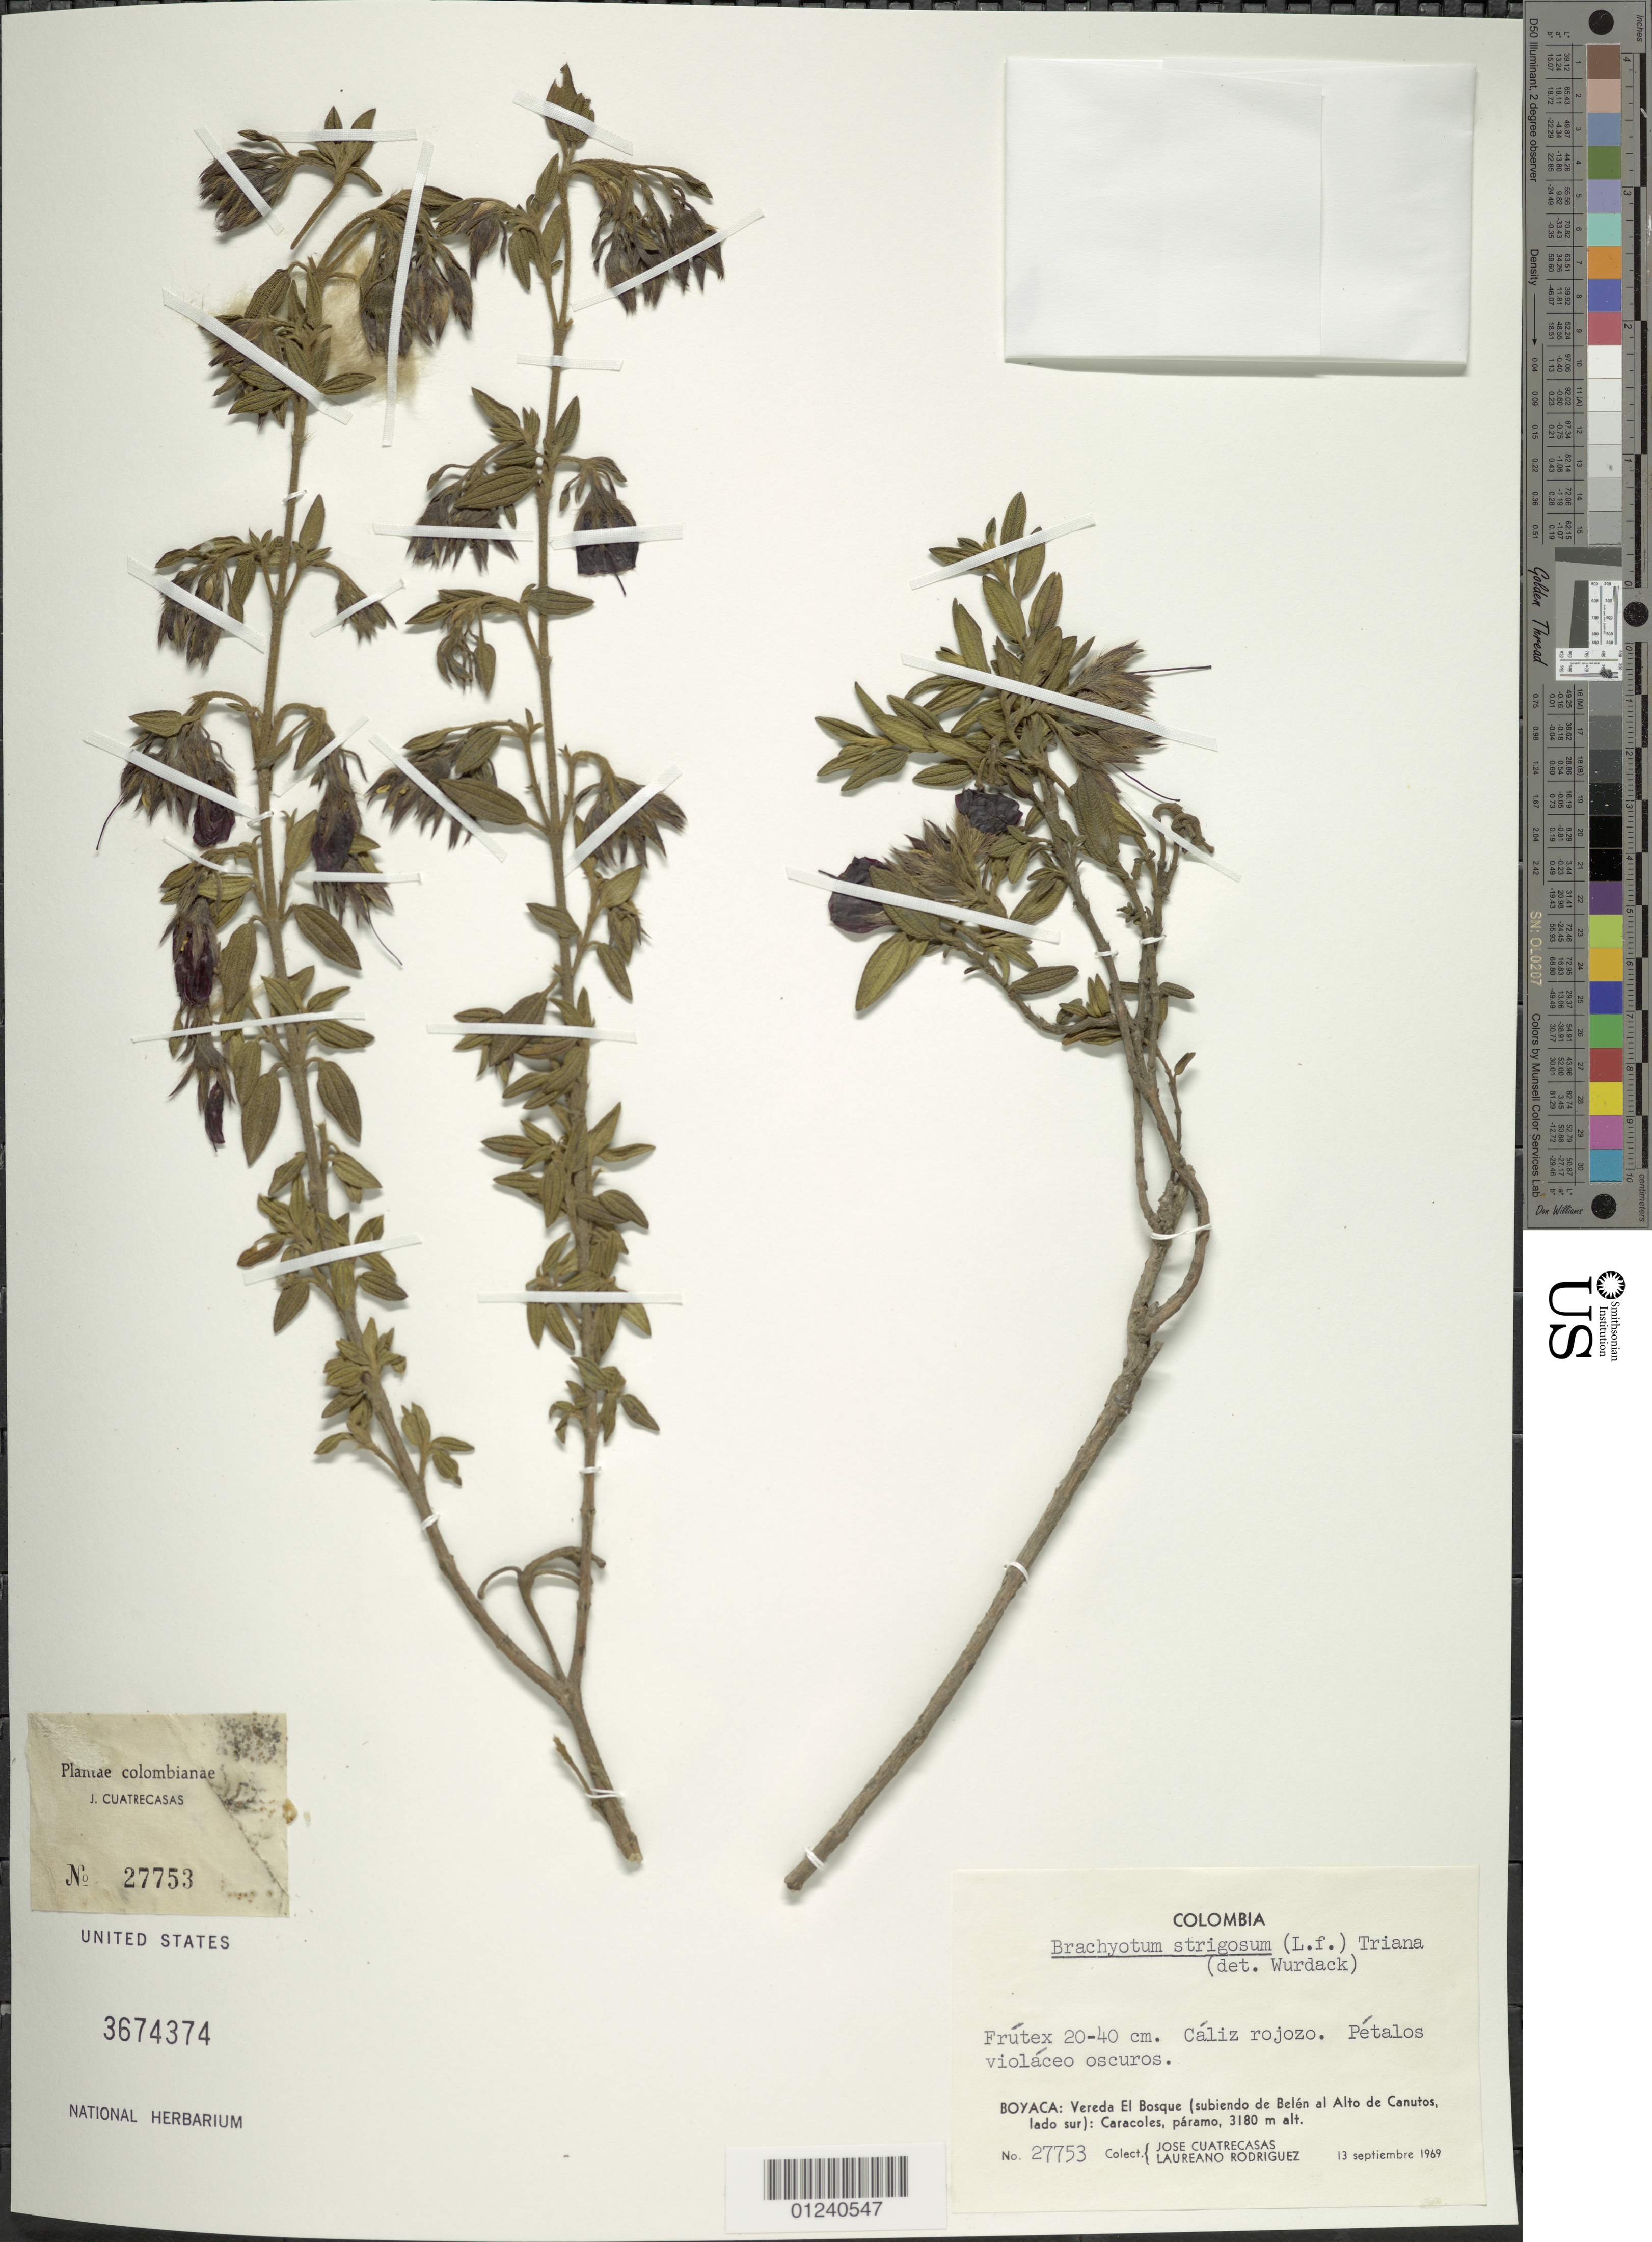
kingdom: Plantae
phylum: Tracheophyta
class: Magnoliopsida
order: Myrtales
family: Melastomataceae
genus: Brachyotum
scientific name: Brachyotum strigosum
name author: (L. f.) Triana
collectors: J. Cuatrecasas & L. Rodriguez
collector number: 27753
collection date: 1969-09-13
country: Colombia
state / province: Boyacá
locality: Vereda El Bosque (subiendo de Belén al Alto de Canutos, lado sur): Caracoles.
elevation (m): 3180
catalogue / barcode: US 3674374